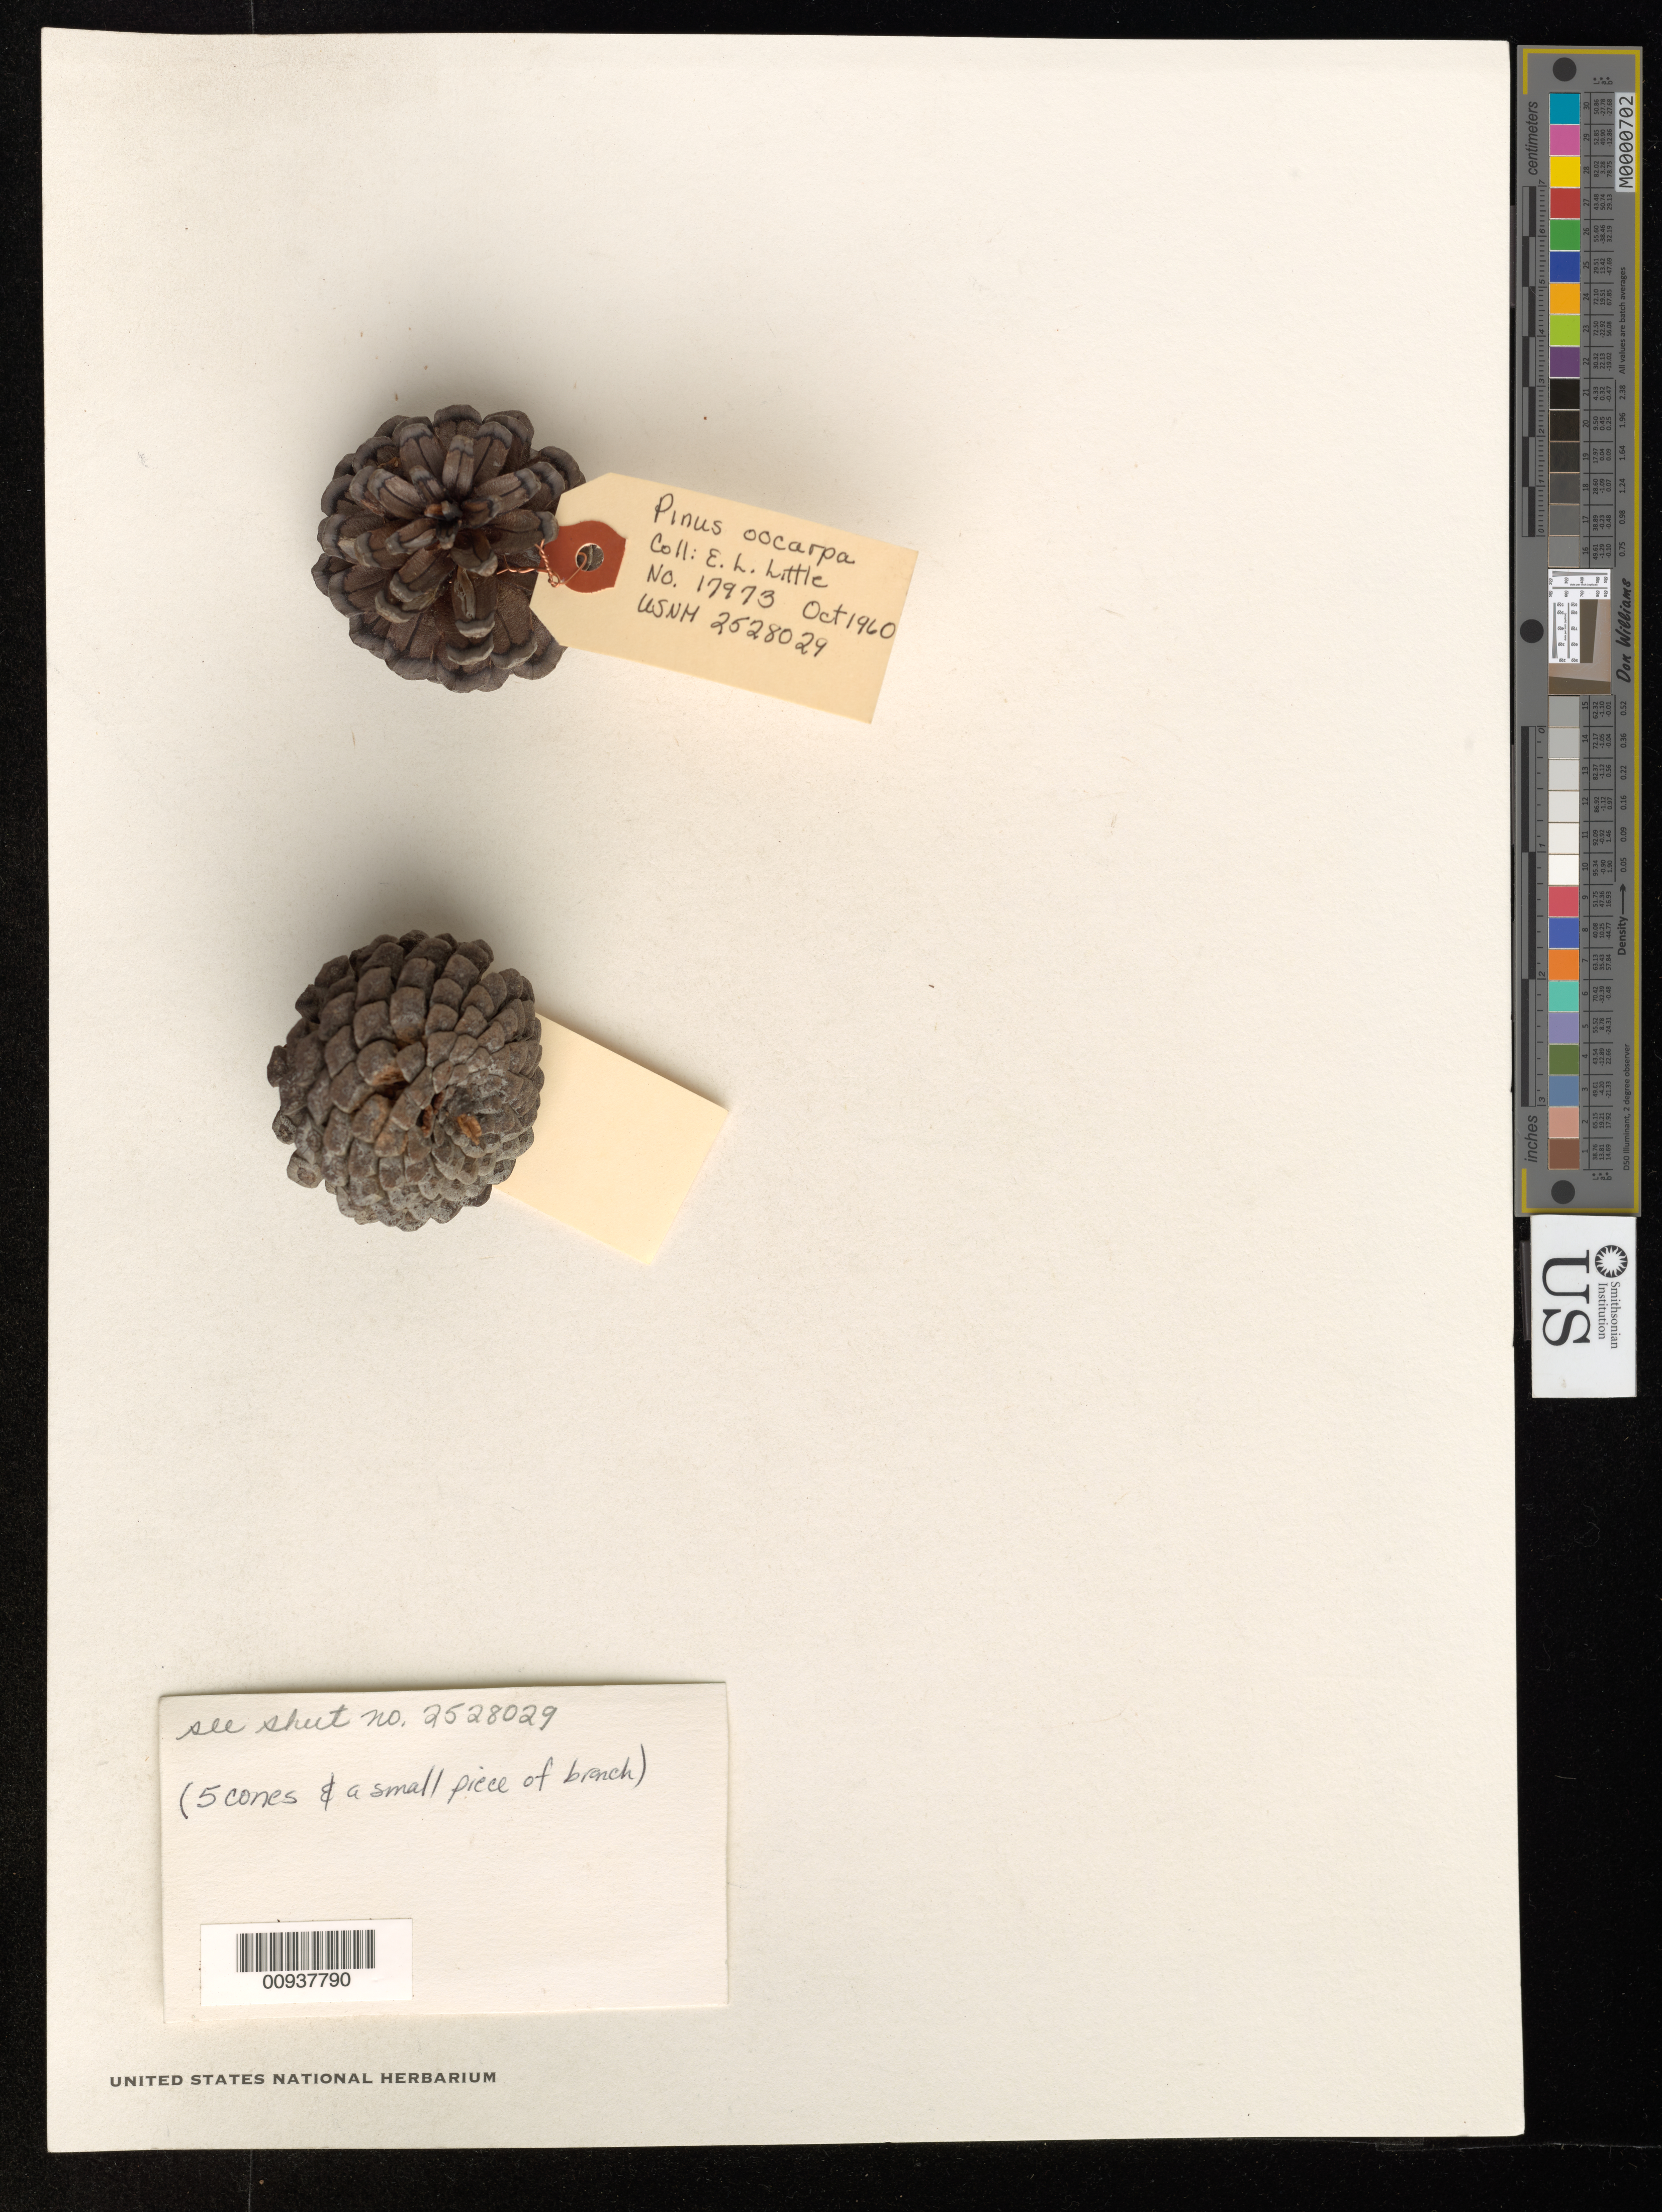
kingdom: Plantae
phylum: Tracheophyta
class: Pinopsida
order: Pinales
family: Pinaceae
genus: Pinus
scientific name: Pinus oocarpa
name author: Schiede ex Schltdl.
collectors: E. L. Little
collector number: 17973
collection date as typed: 18 Oct 1960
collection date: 1960-10-18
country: Mexico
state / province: Oaxaca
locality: Near Nejapa, about 90 km. SE of Oaxaca.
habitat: Lower edge of oak-pine forest. Common locally in rocky soil.